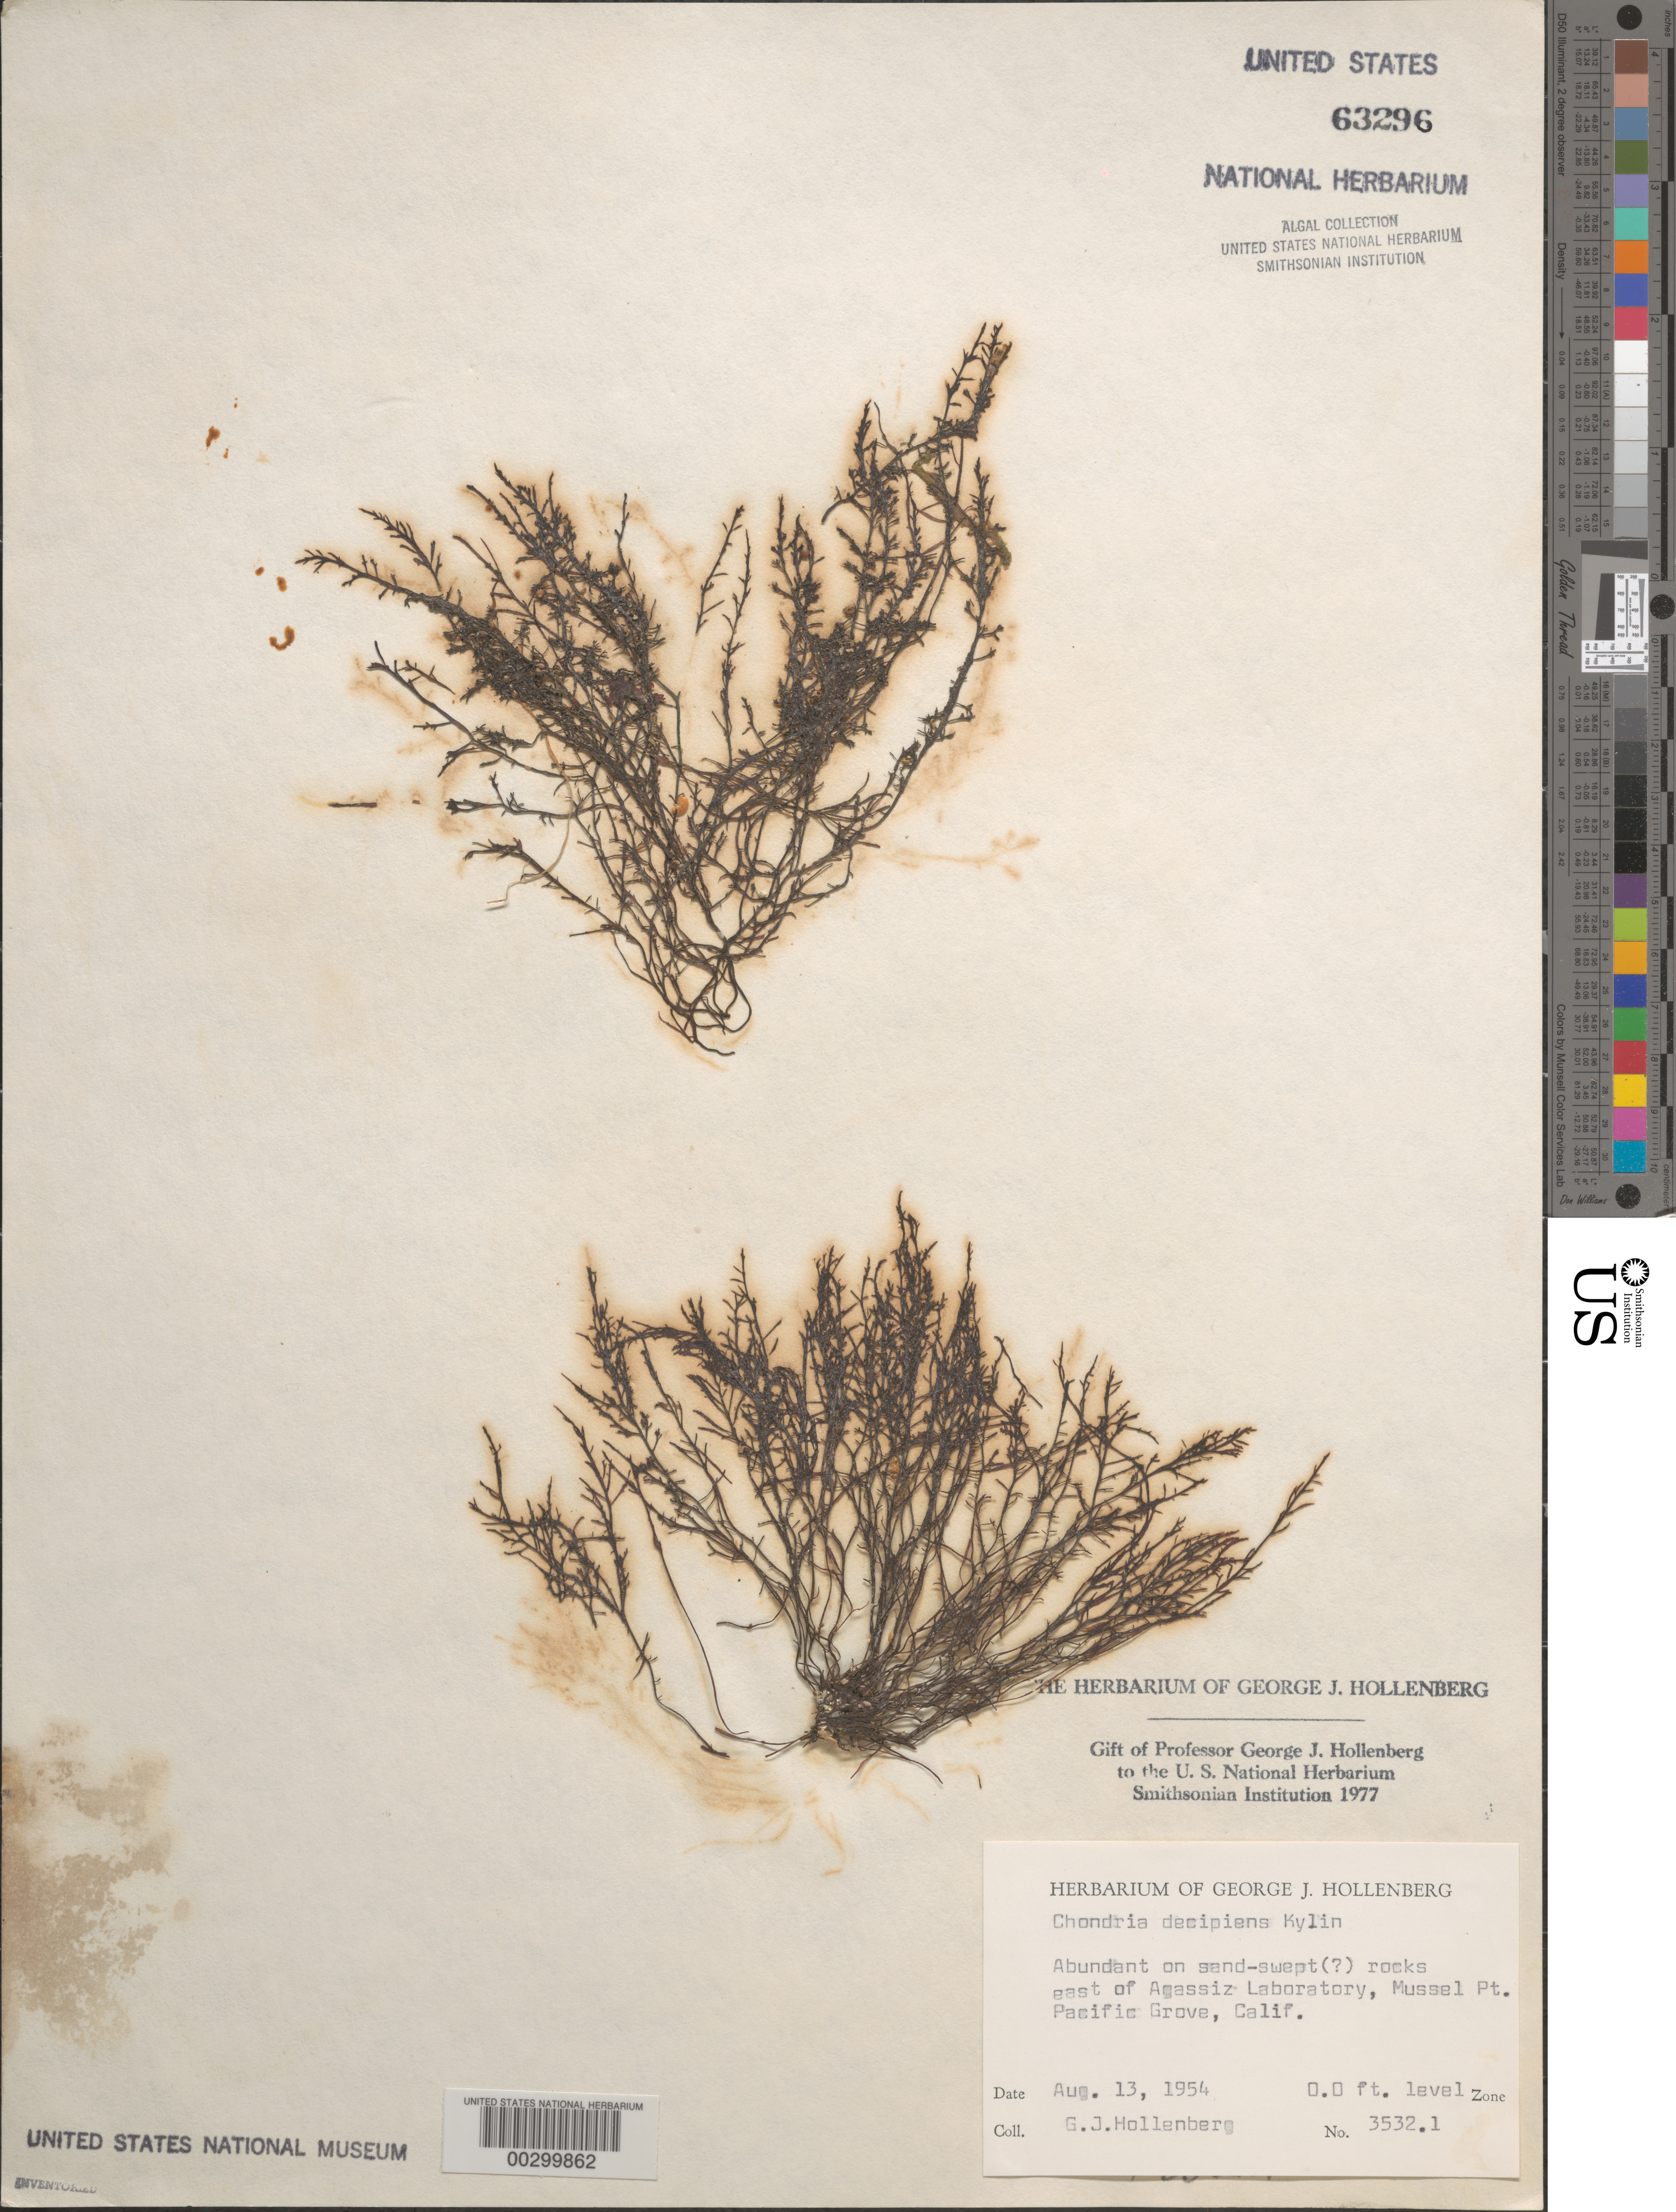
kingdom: Plantae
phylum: Rhodophyta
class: Florideophyceae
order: Ceramiales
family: Rhodomelaceae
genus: Chondria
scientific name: Chondria decipiens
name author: Kylin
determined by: Hollenberg, George J.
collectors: G. Hollenberg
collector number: GJH 3532.1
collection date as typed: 13 Aug 1954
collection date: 1954-08-13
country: United States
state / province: California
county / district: Monterey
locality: Pacific Grove, Mussel Point, east of Agassiz Laboratory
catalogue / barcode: US 63296